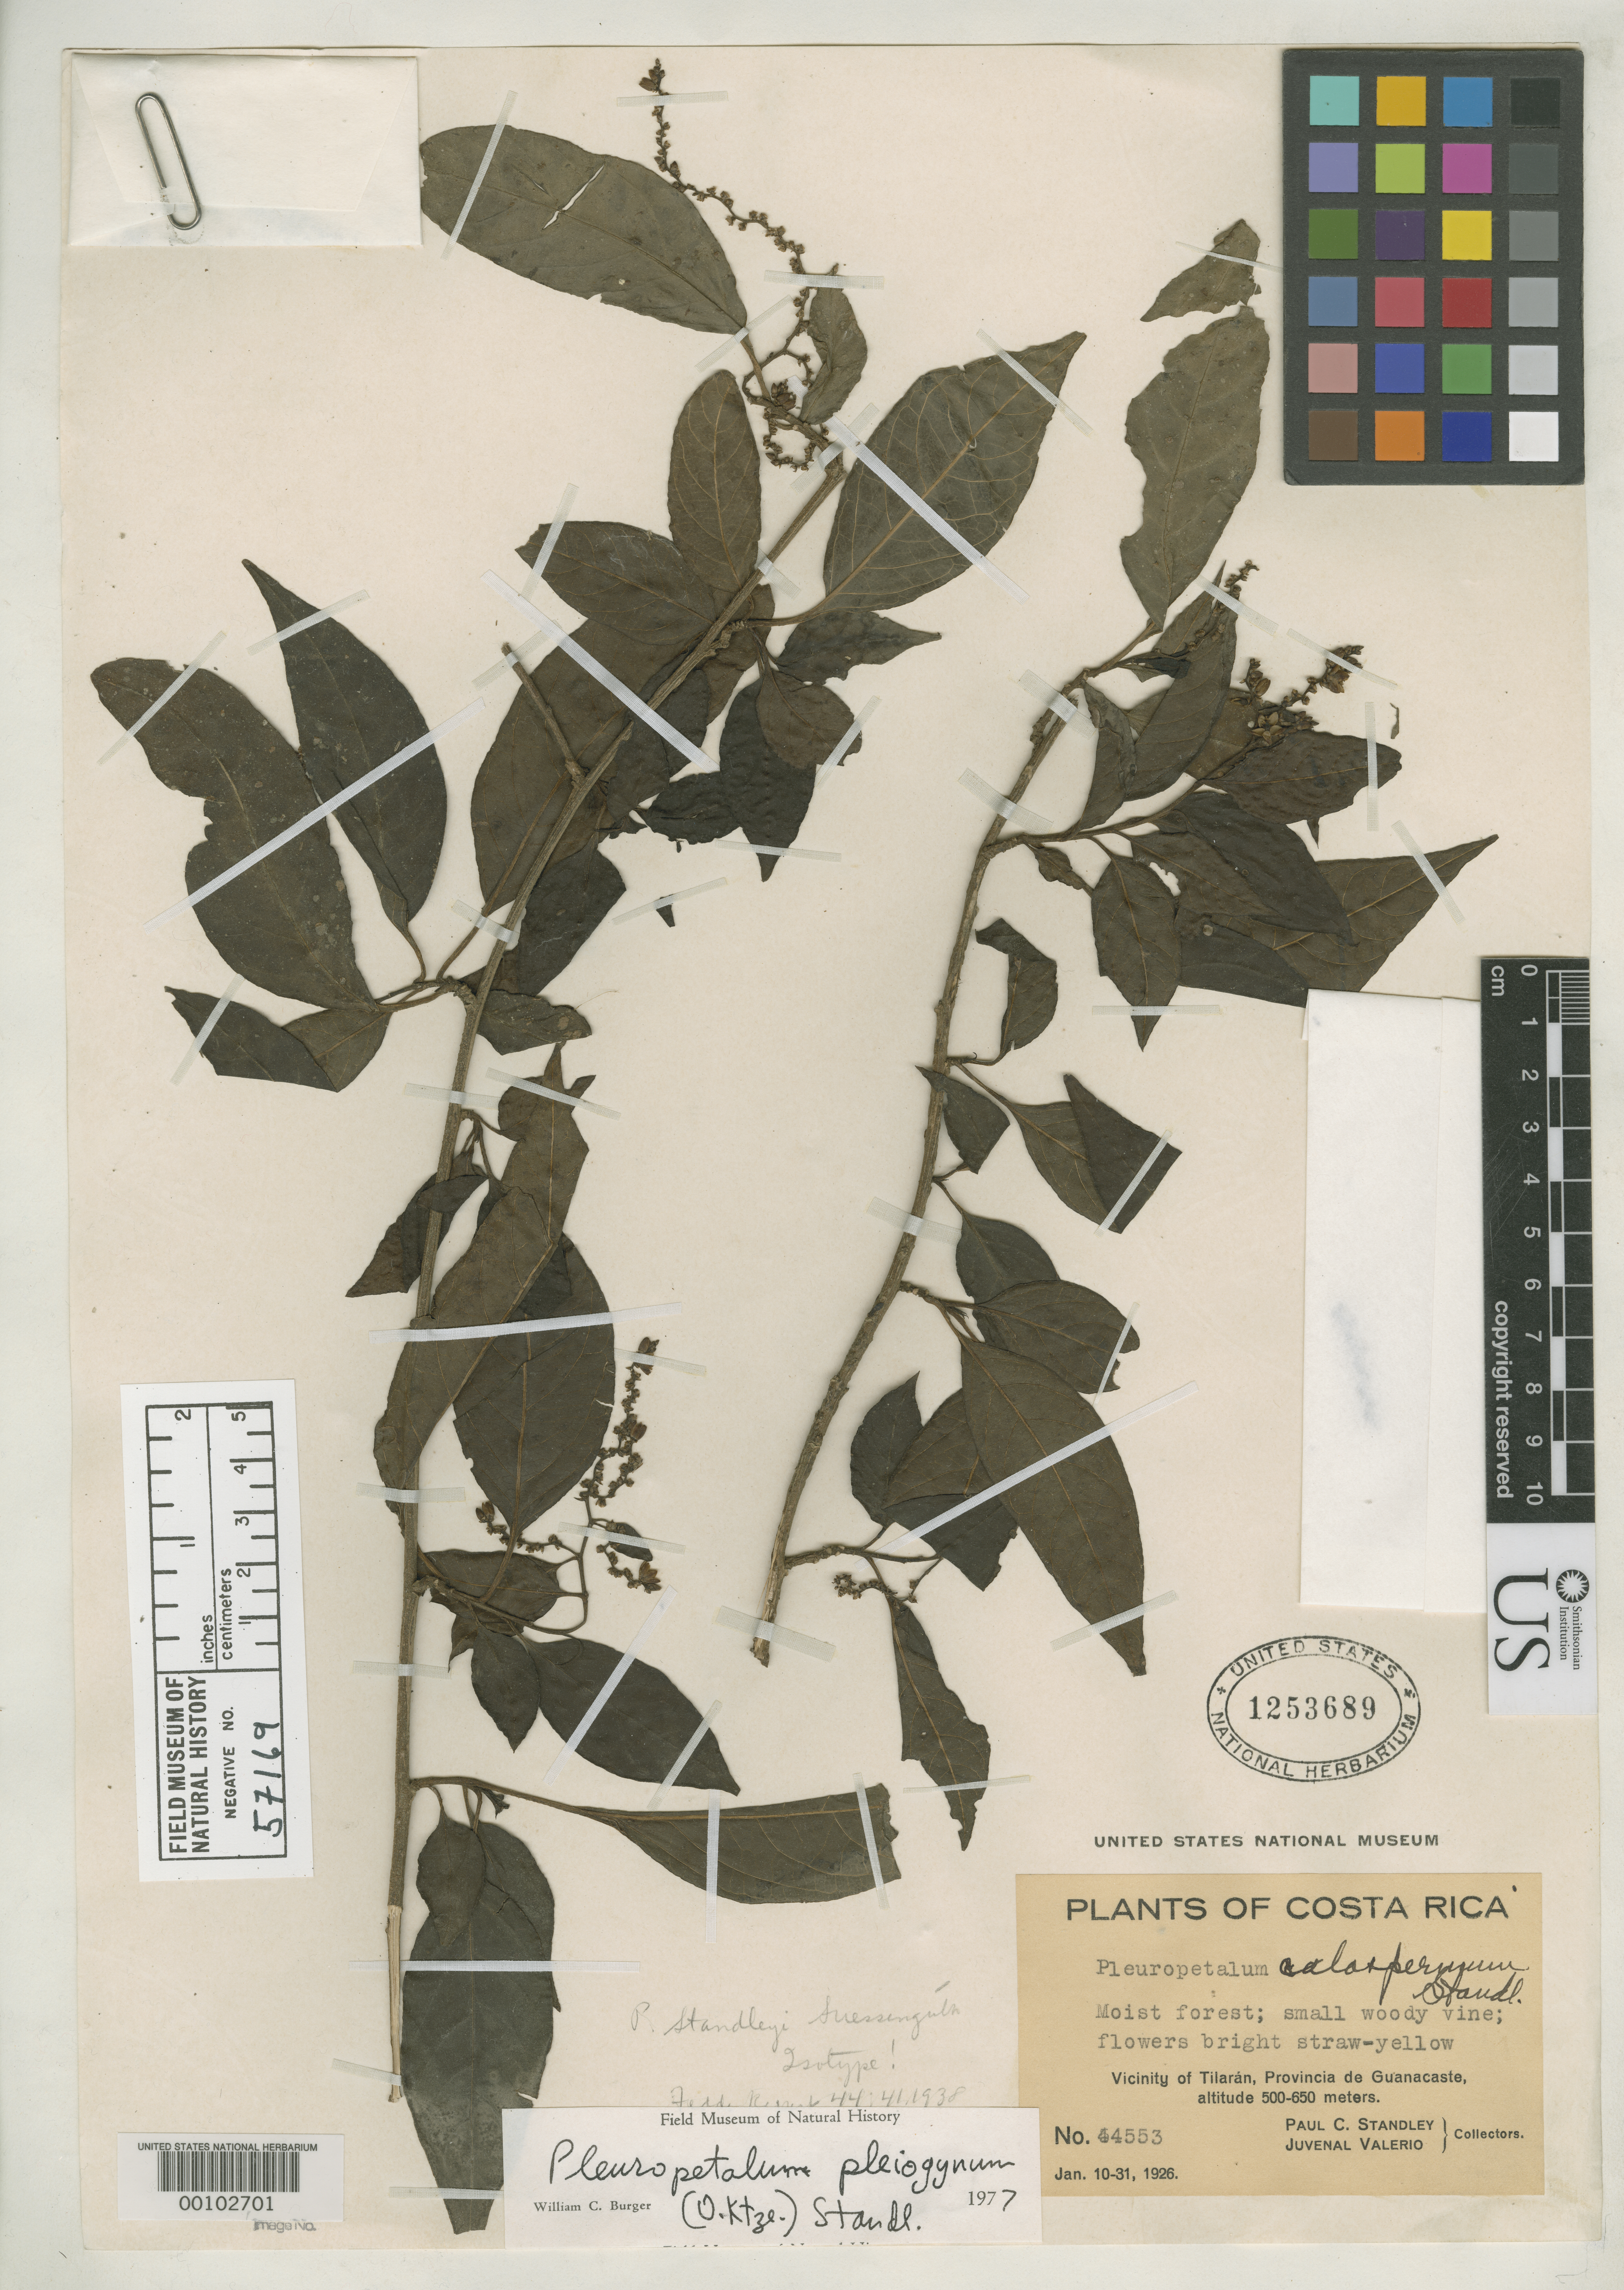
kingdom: Plantae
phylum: Tracheophyta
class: Magnoliopsida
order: Caryophyllales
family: Amaranthaceae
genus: Pleuropetalum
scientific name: Pleuropetalum standleyi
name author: Suess.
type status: Isotype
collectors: P. C. Standley & J. Valerio R.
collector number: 44553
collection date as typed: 10 Jan 1926 to 31 Jan 1926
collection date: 1926-01-10/1926-01-31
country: Costa Rica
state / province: Guanacaste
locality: Tilaran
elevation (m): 500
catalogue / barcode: US 1253689